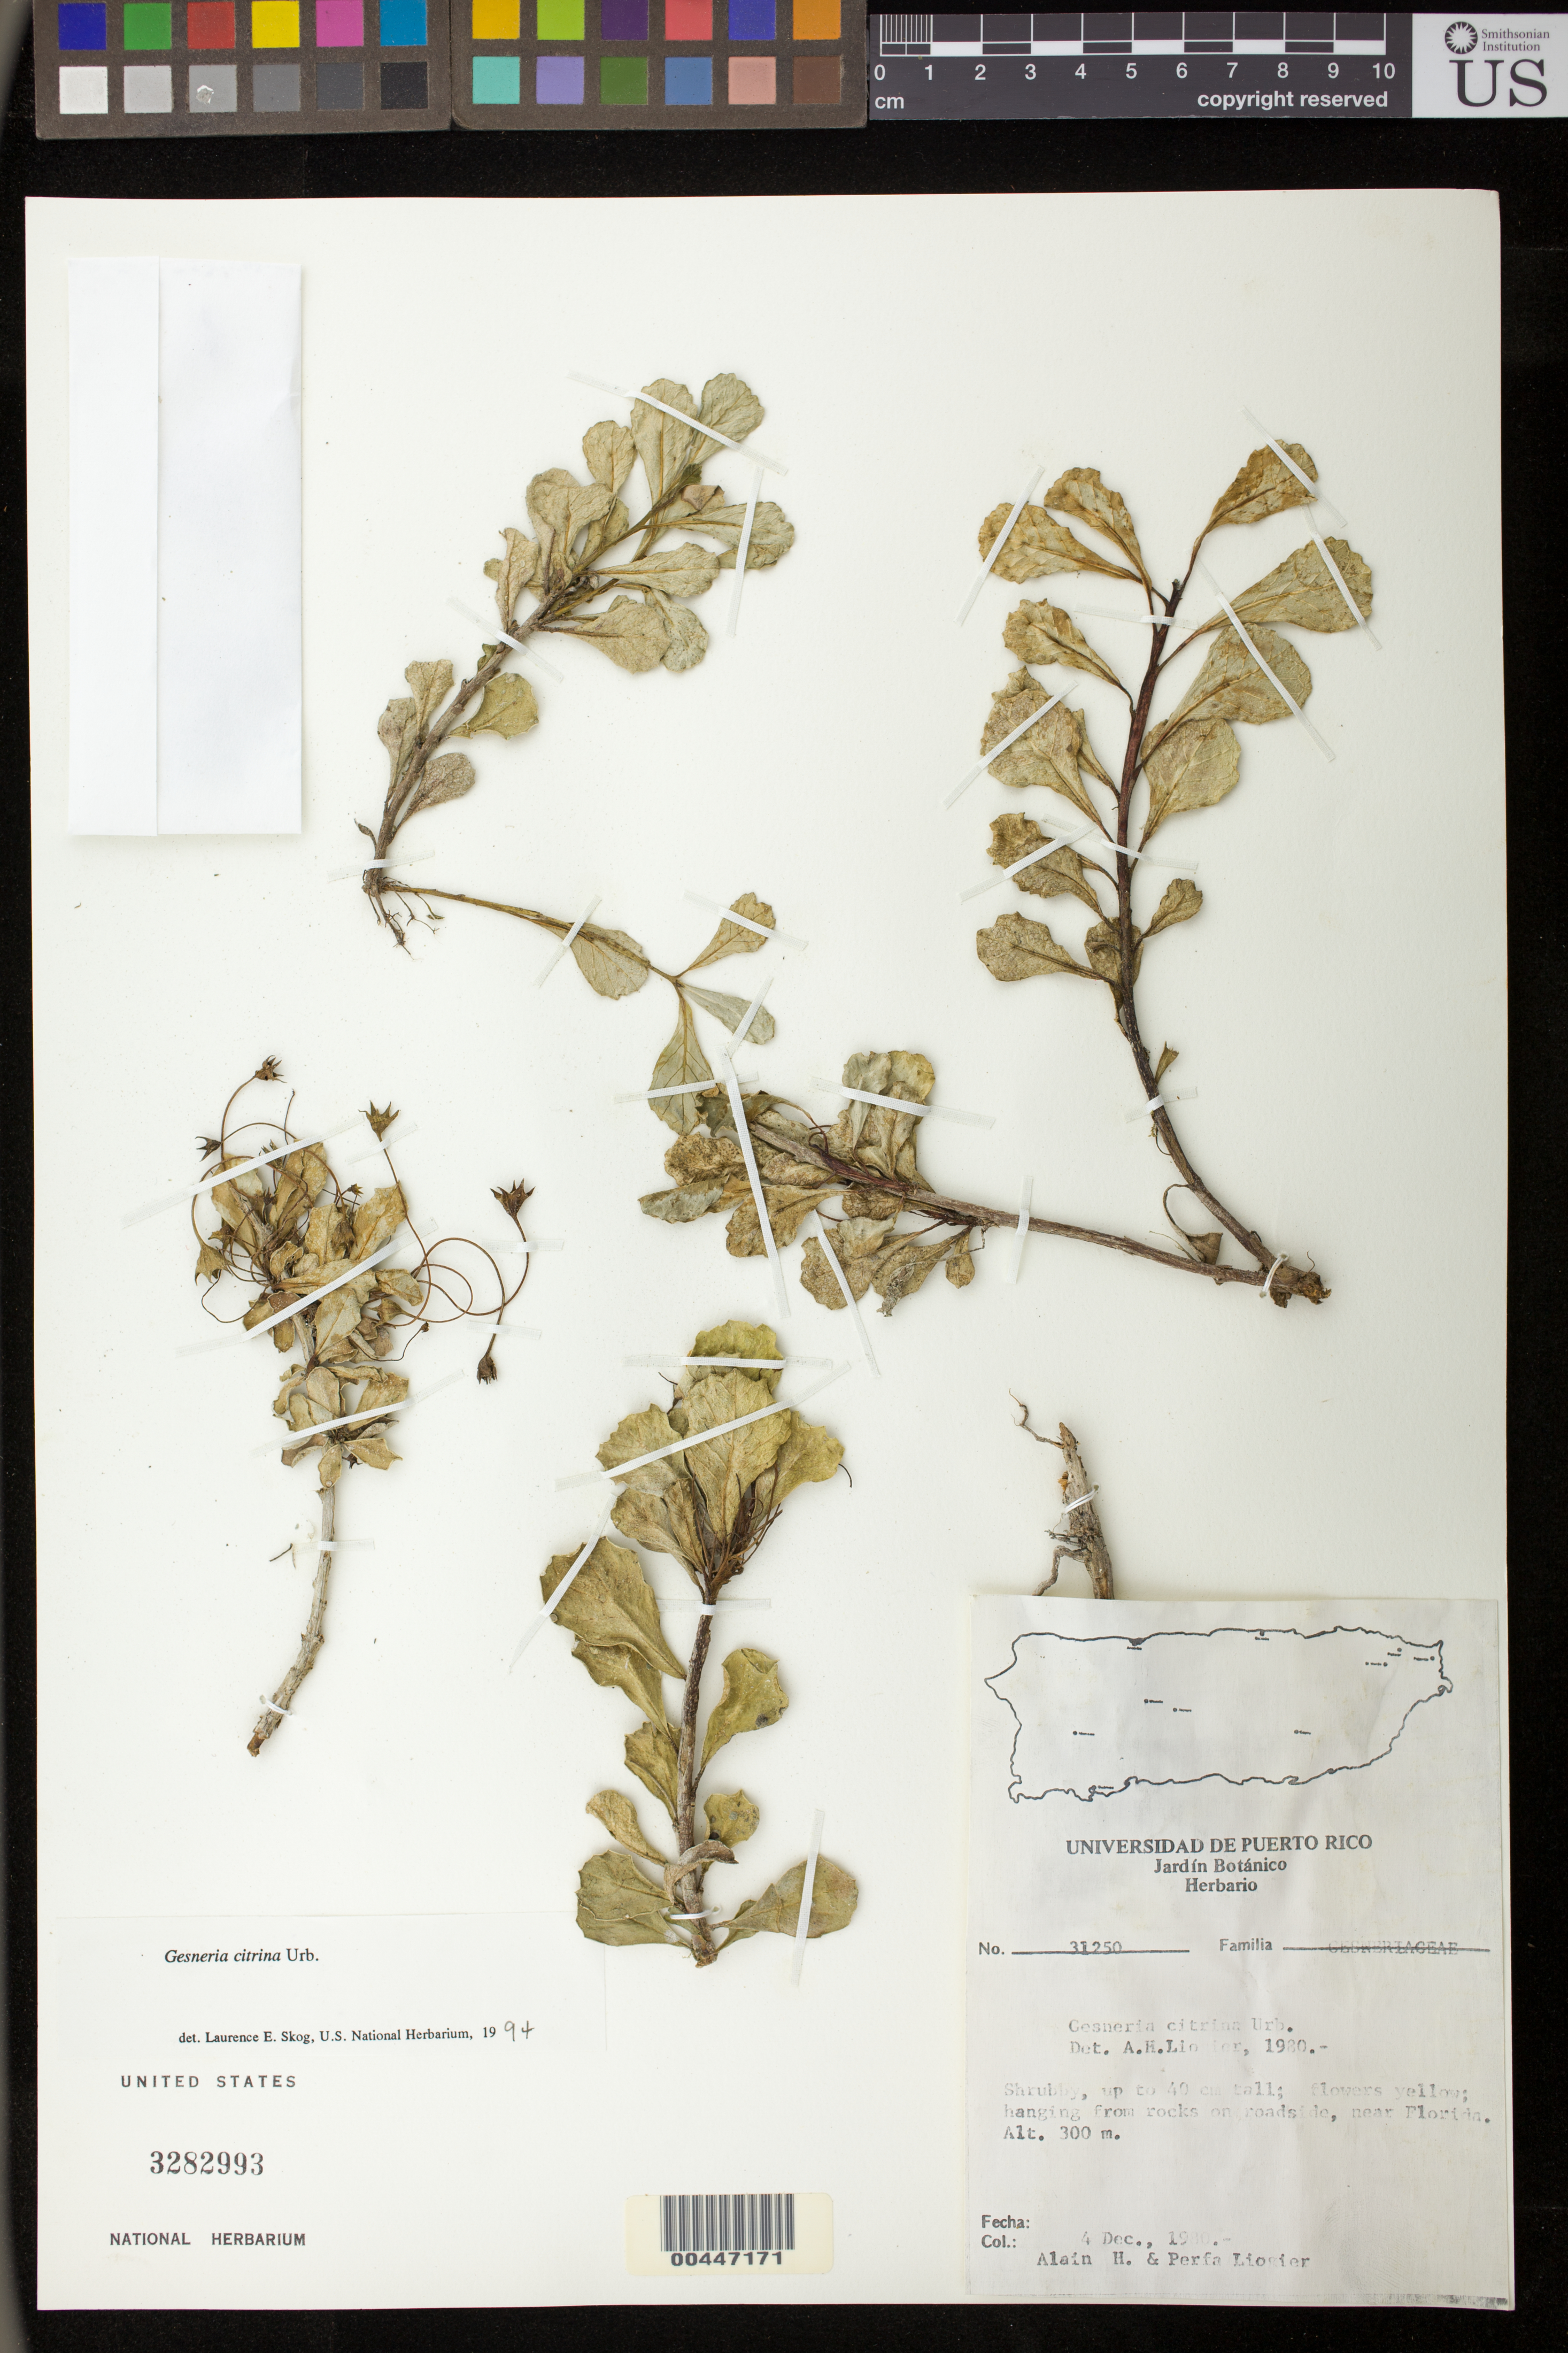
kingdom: Plantae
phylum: Tracheophyta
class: Magnoliopsida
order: Lamiales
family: Gesneriaceae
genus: Gesneria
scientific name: Gesneria citrina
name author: Urb.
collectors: A. H. Liogier & A. H. Liogier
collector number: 31250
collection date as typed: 04 Dec 1980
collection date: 1980-12-04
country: Puerto Rico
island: Puerto Rico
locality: Near Florida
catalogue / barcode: US 3282993